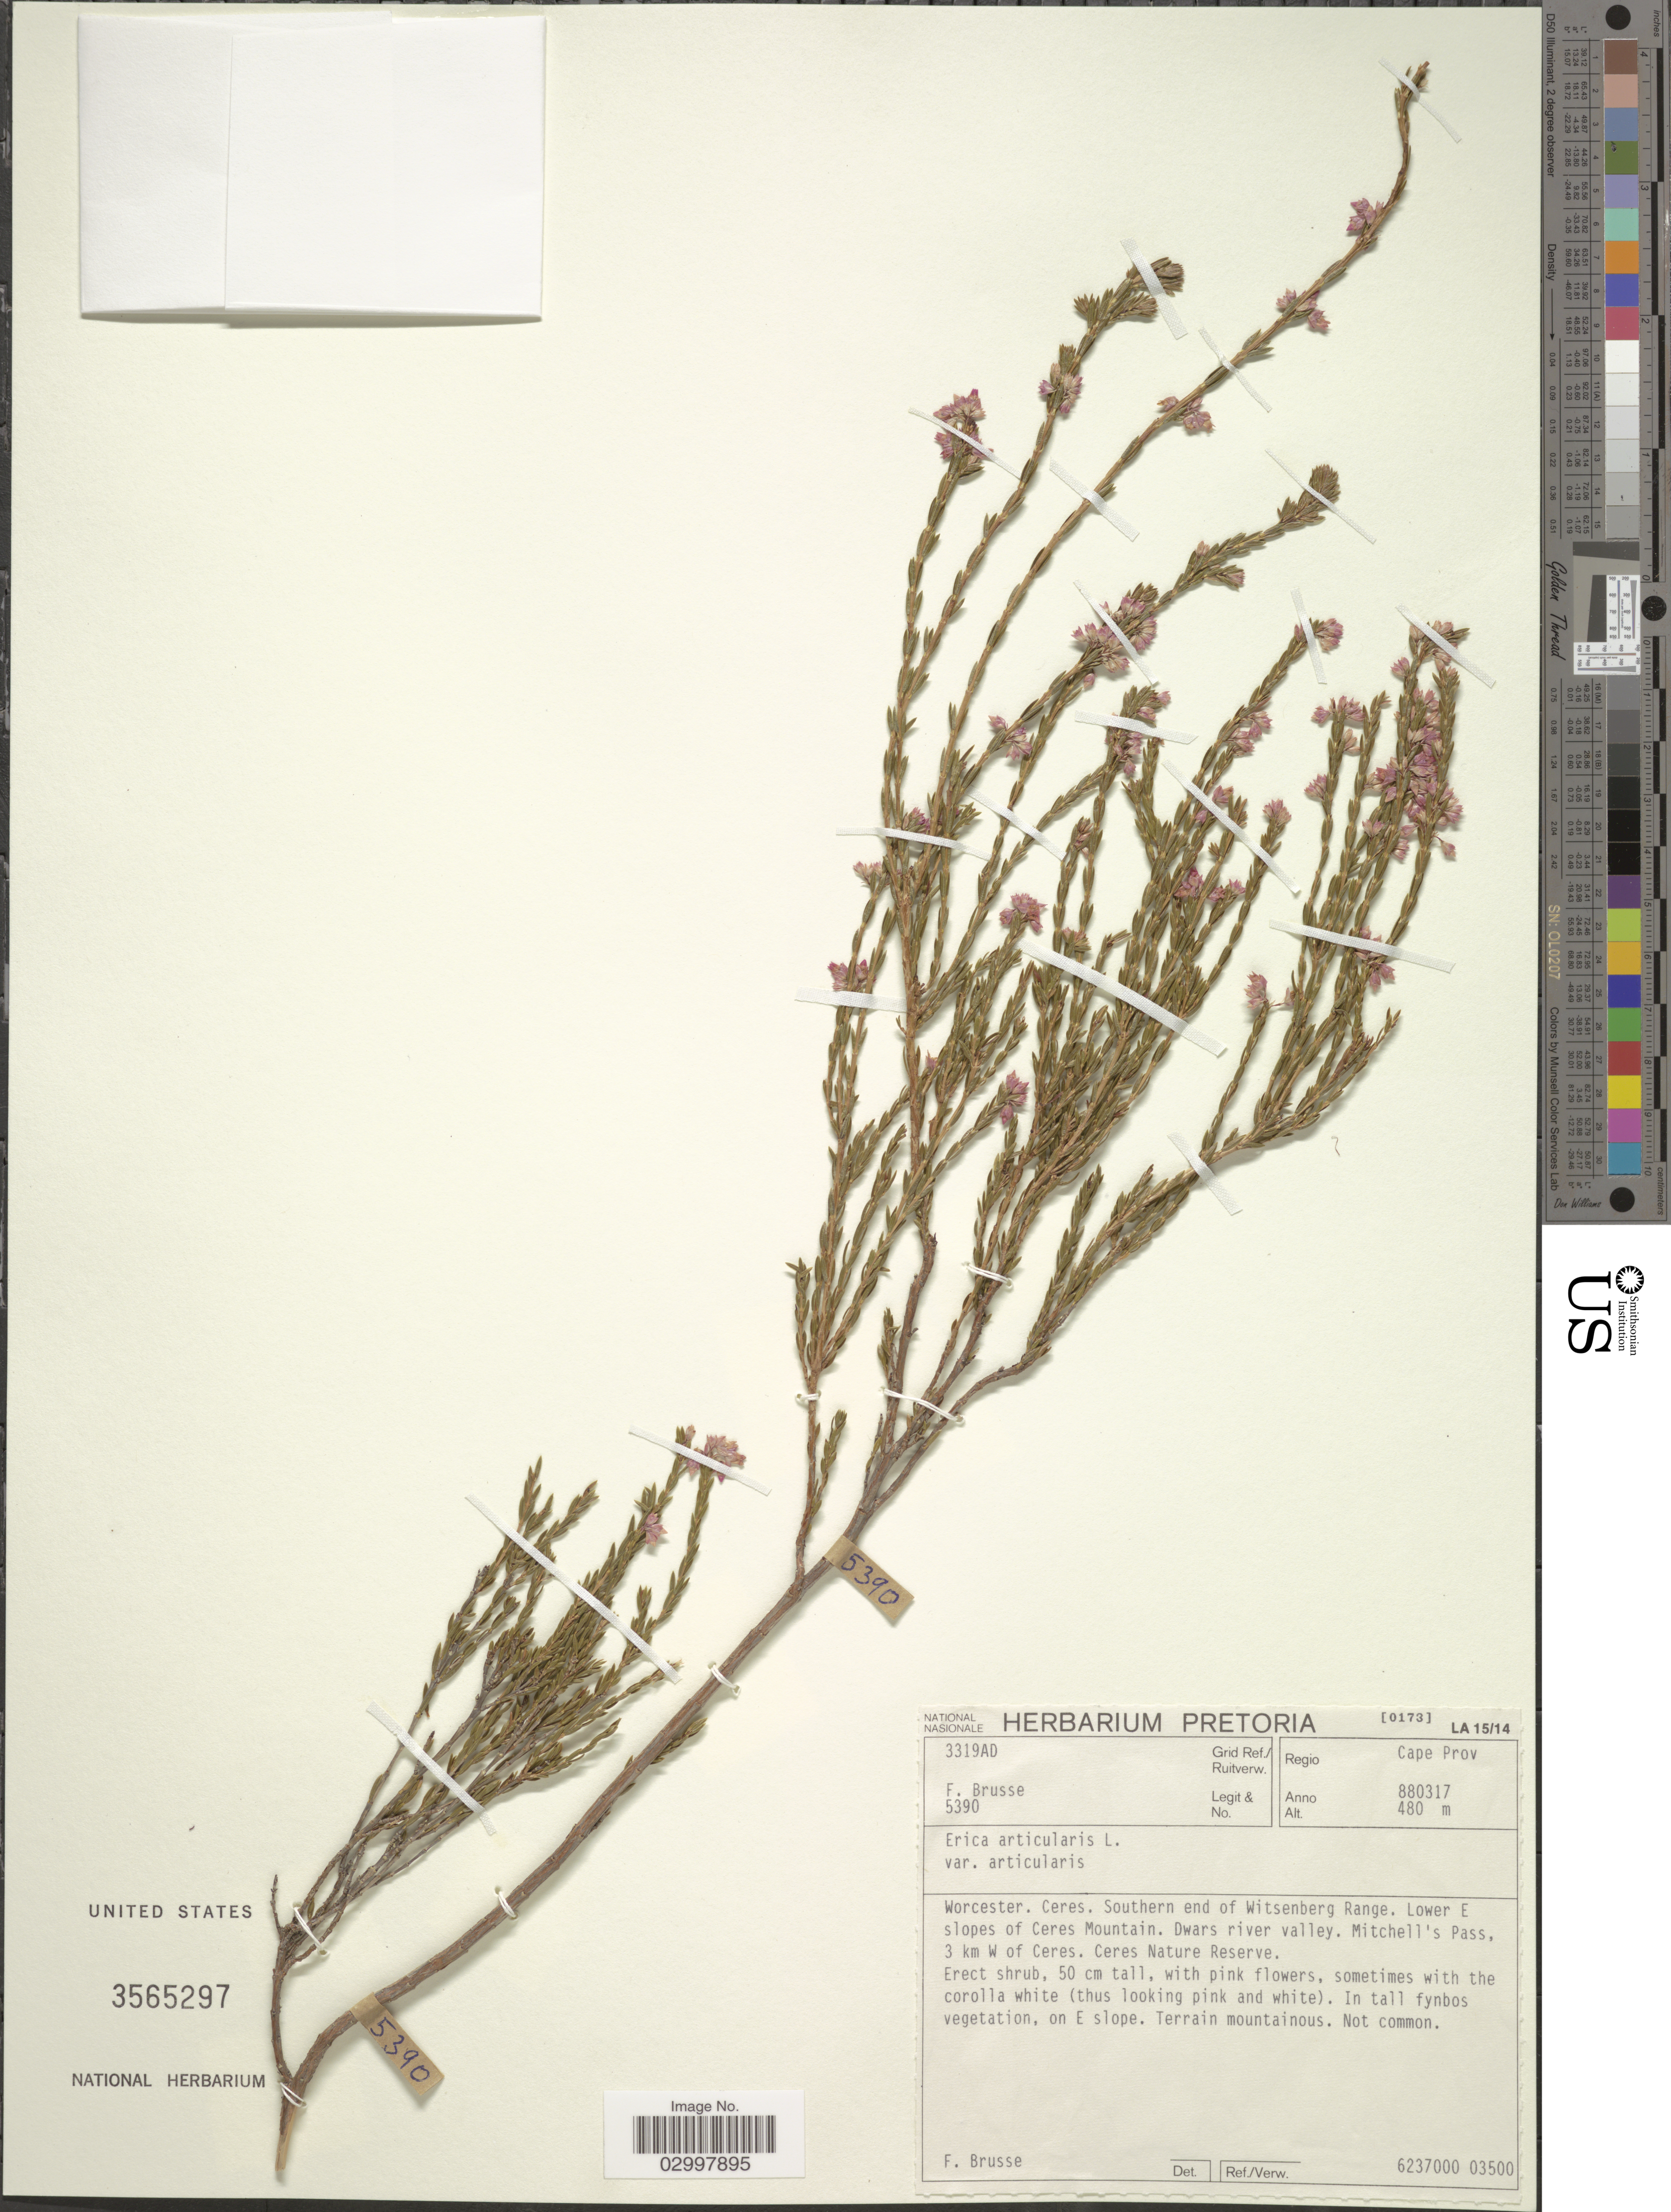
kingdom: Plantae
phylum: Tracheophyta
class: Magnoliopsida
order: Ericales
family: Ericaceae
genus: Erica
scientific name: Erica articularis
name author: L.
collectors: F. A. Brusse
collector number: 5390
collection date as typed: Transcribed d/m/y: 17/3/88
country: South Africa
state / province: Western Cape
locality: Regio Cape Prov. Grid Ref./ Ruitverw. 3319AD. Worcester. Ceres. Southern end of Witsenberg Range. Lower E slopes of Ceres Mountains. Dwars river valley. Mitchell's Pass, 3 km W of Ceres. Ceres Nature Reserve.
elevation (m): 480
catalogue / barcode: US 3565297